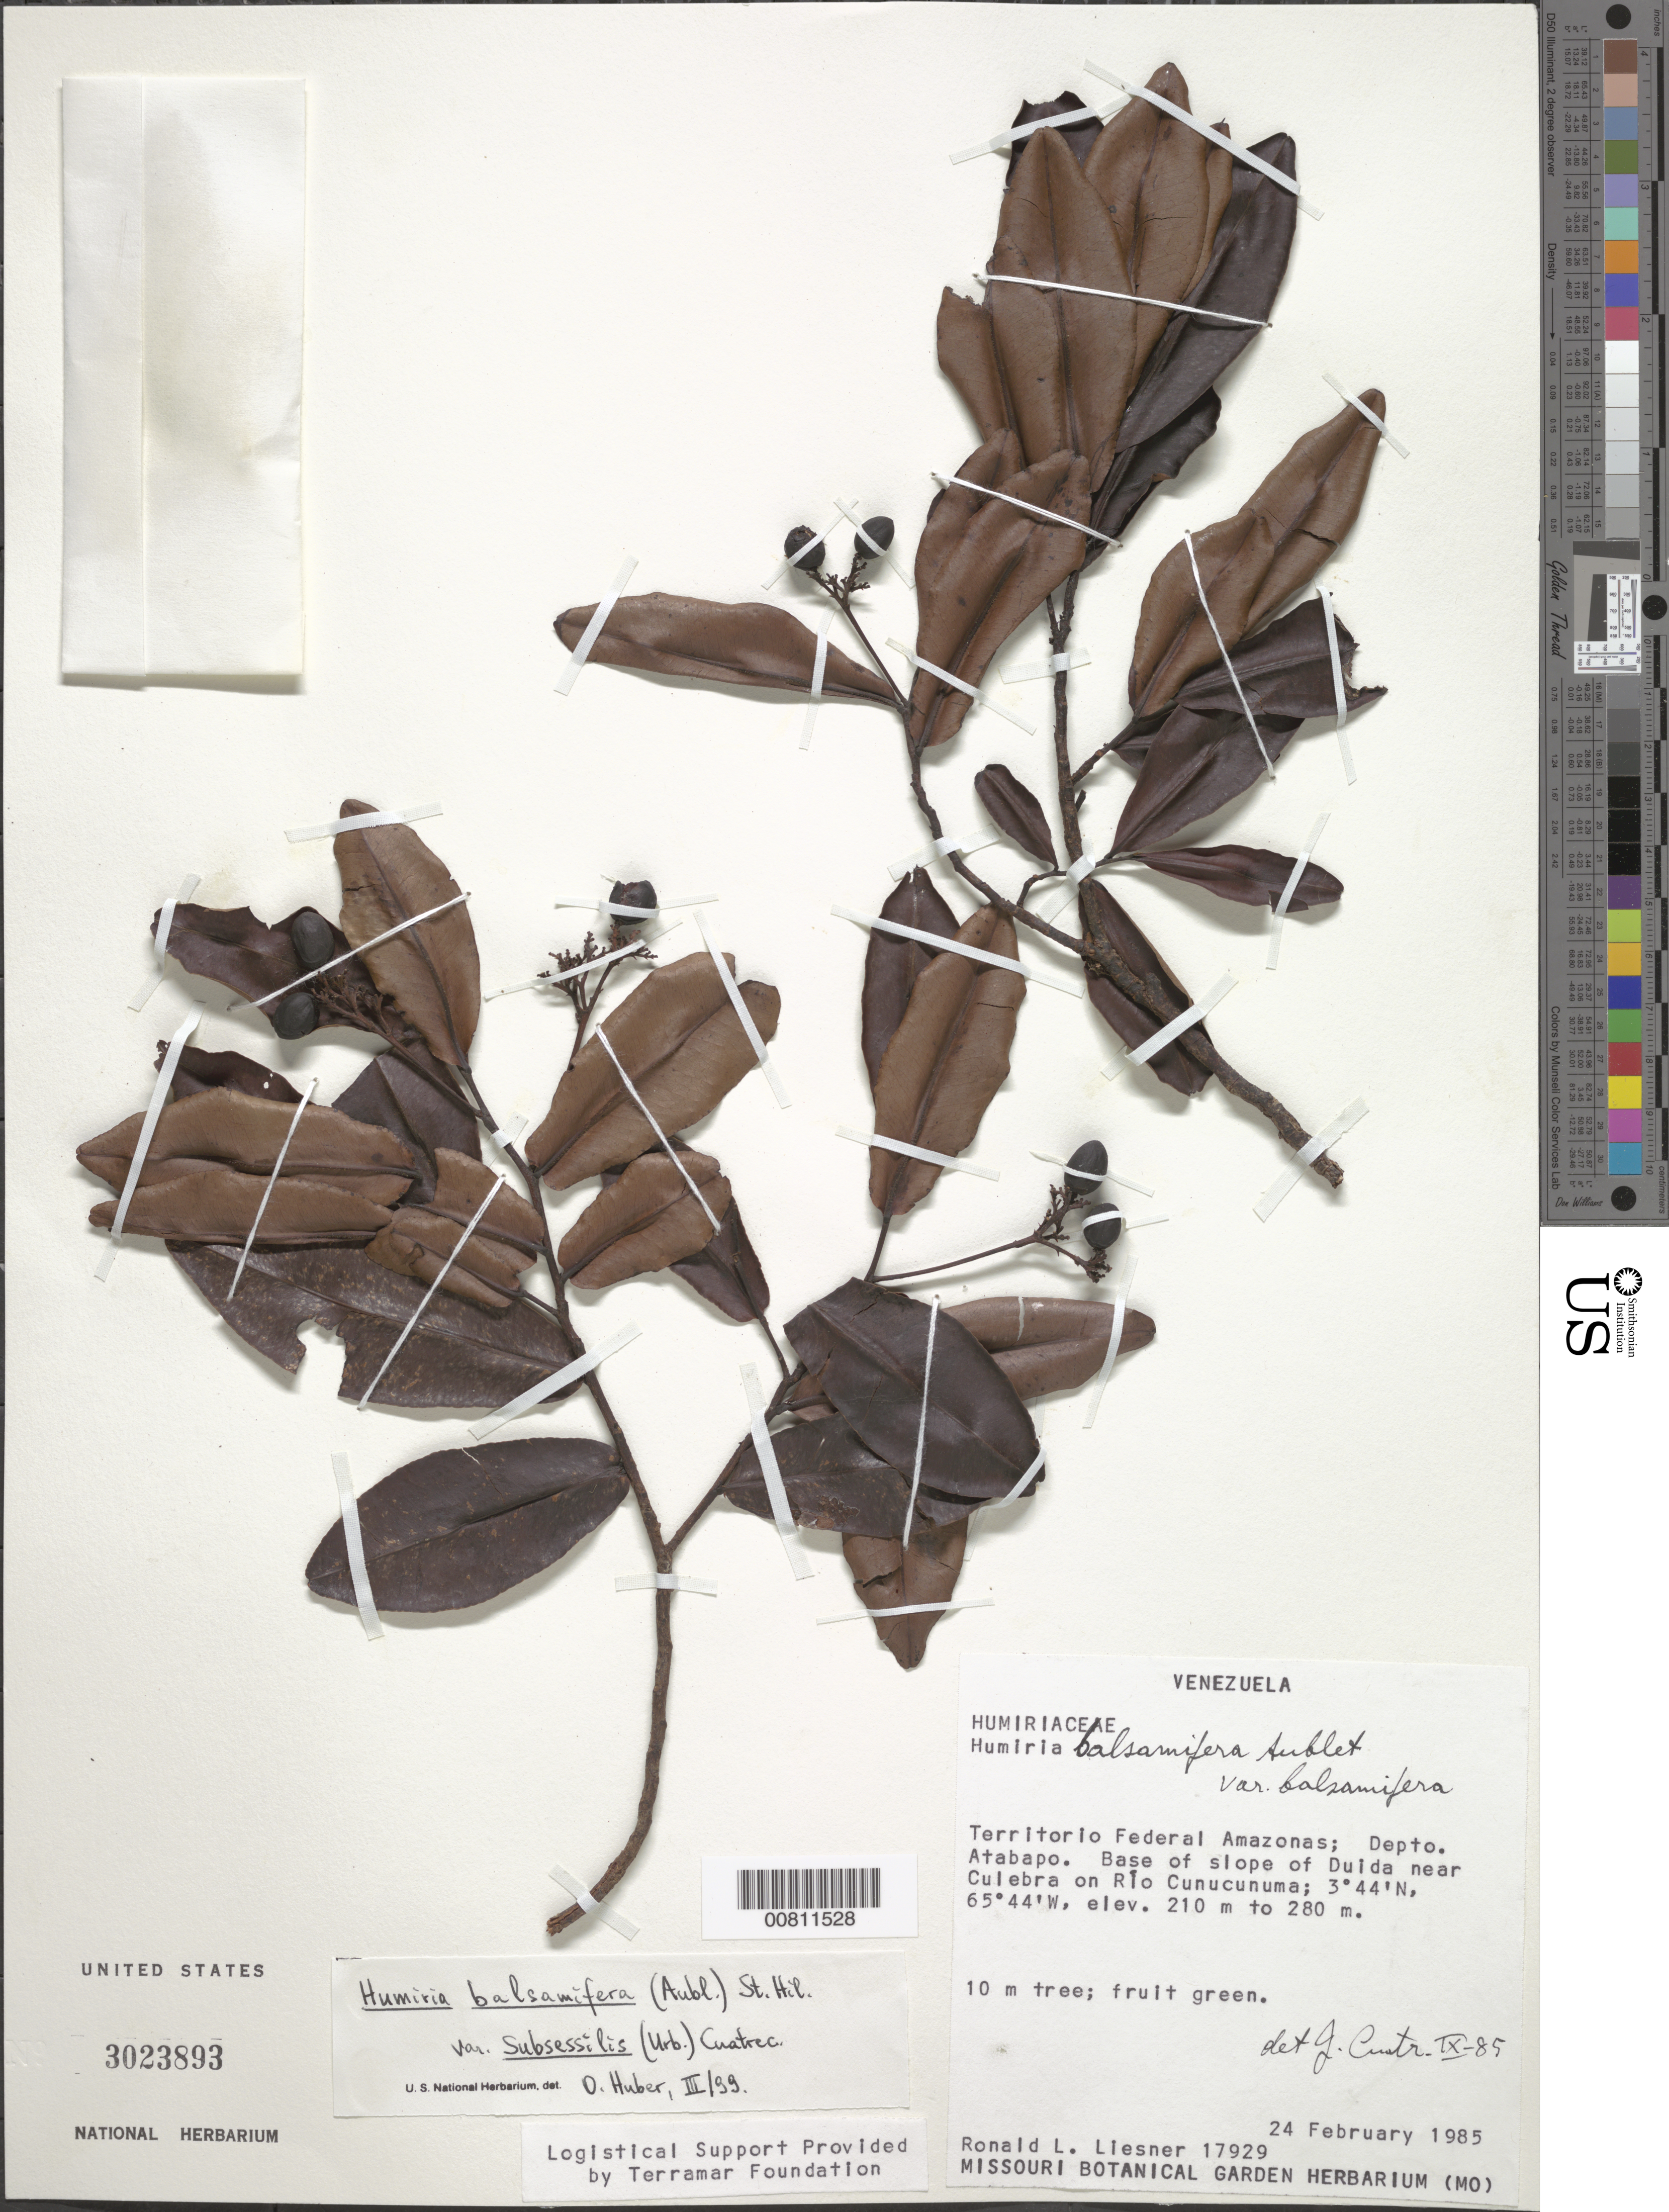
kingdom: Plantae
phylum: Tracheophyta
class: Magnoliopsida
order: Malpighiales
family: Humiriaceae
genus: Humiria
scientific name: Humiria balsamifera var. subsessilis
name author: (Urb.) Cuatrec.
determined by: Huber, Otto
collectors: R. L. Liesner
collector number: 17929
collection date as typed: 24-Feb-85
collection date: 1985-02-24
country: Venezuela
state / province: Amazonas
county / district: Atabapo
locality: Duida, base of slope, near Culebra on Río Cunucunuma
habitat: Base of slope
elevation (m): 210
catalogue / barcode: US 3023893